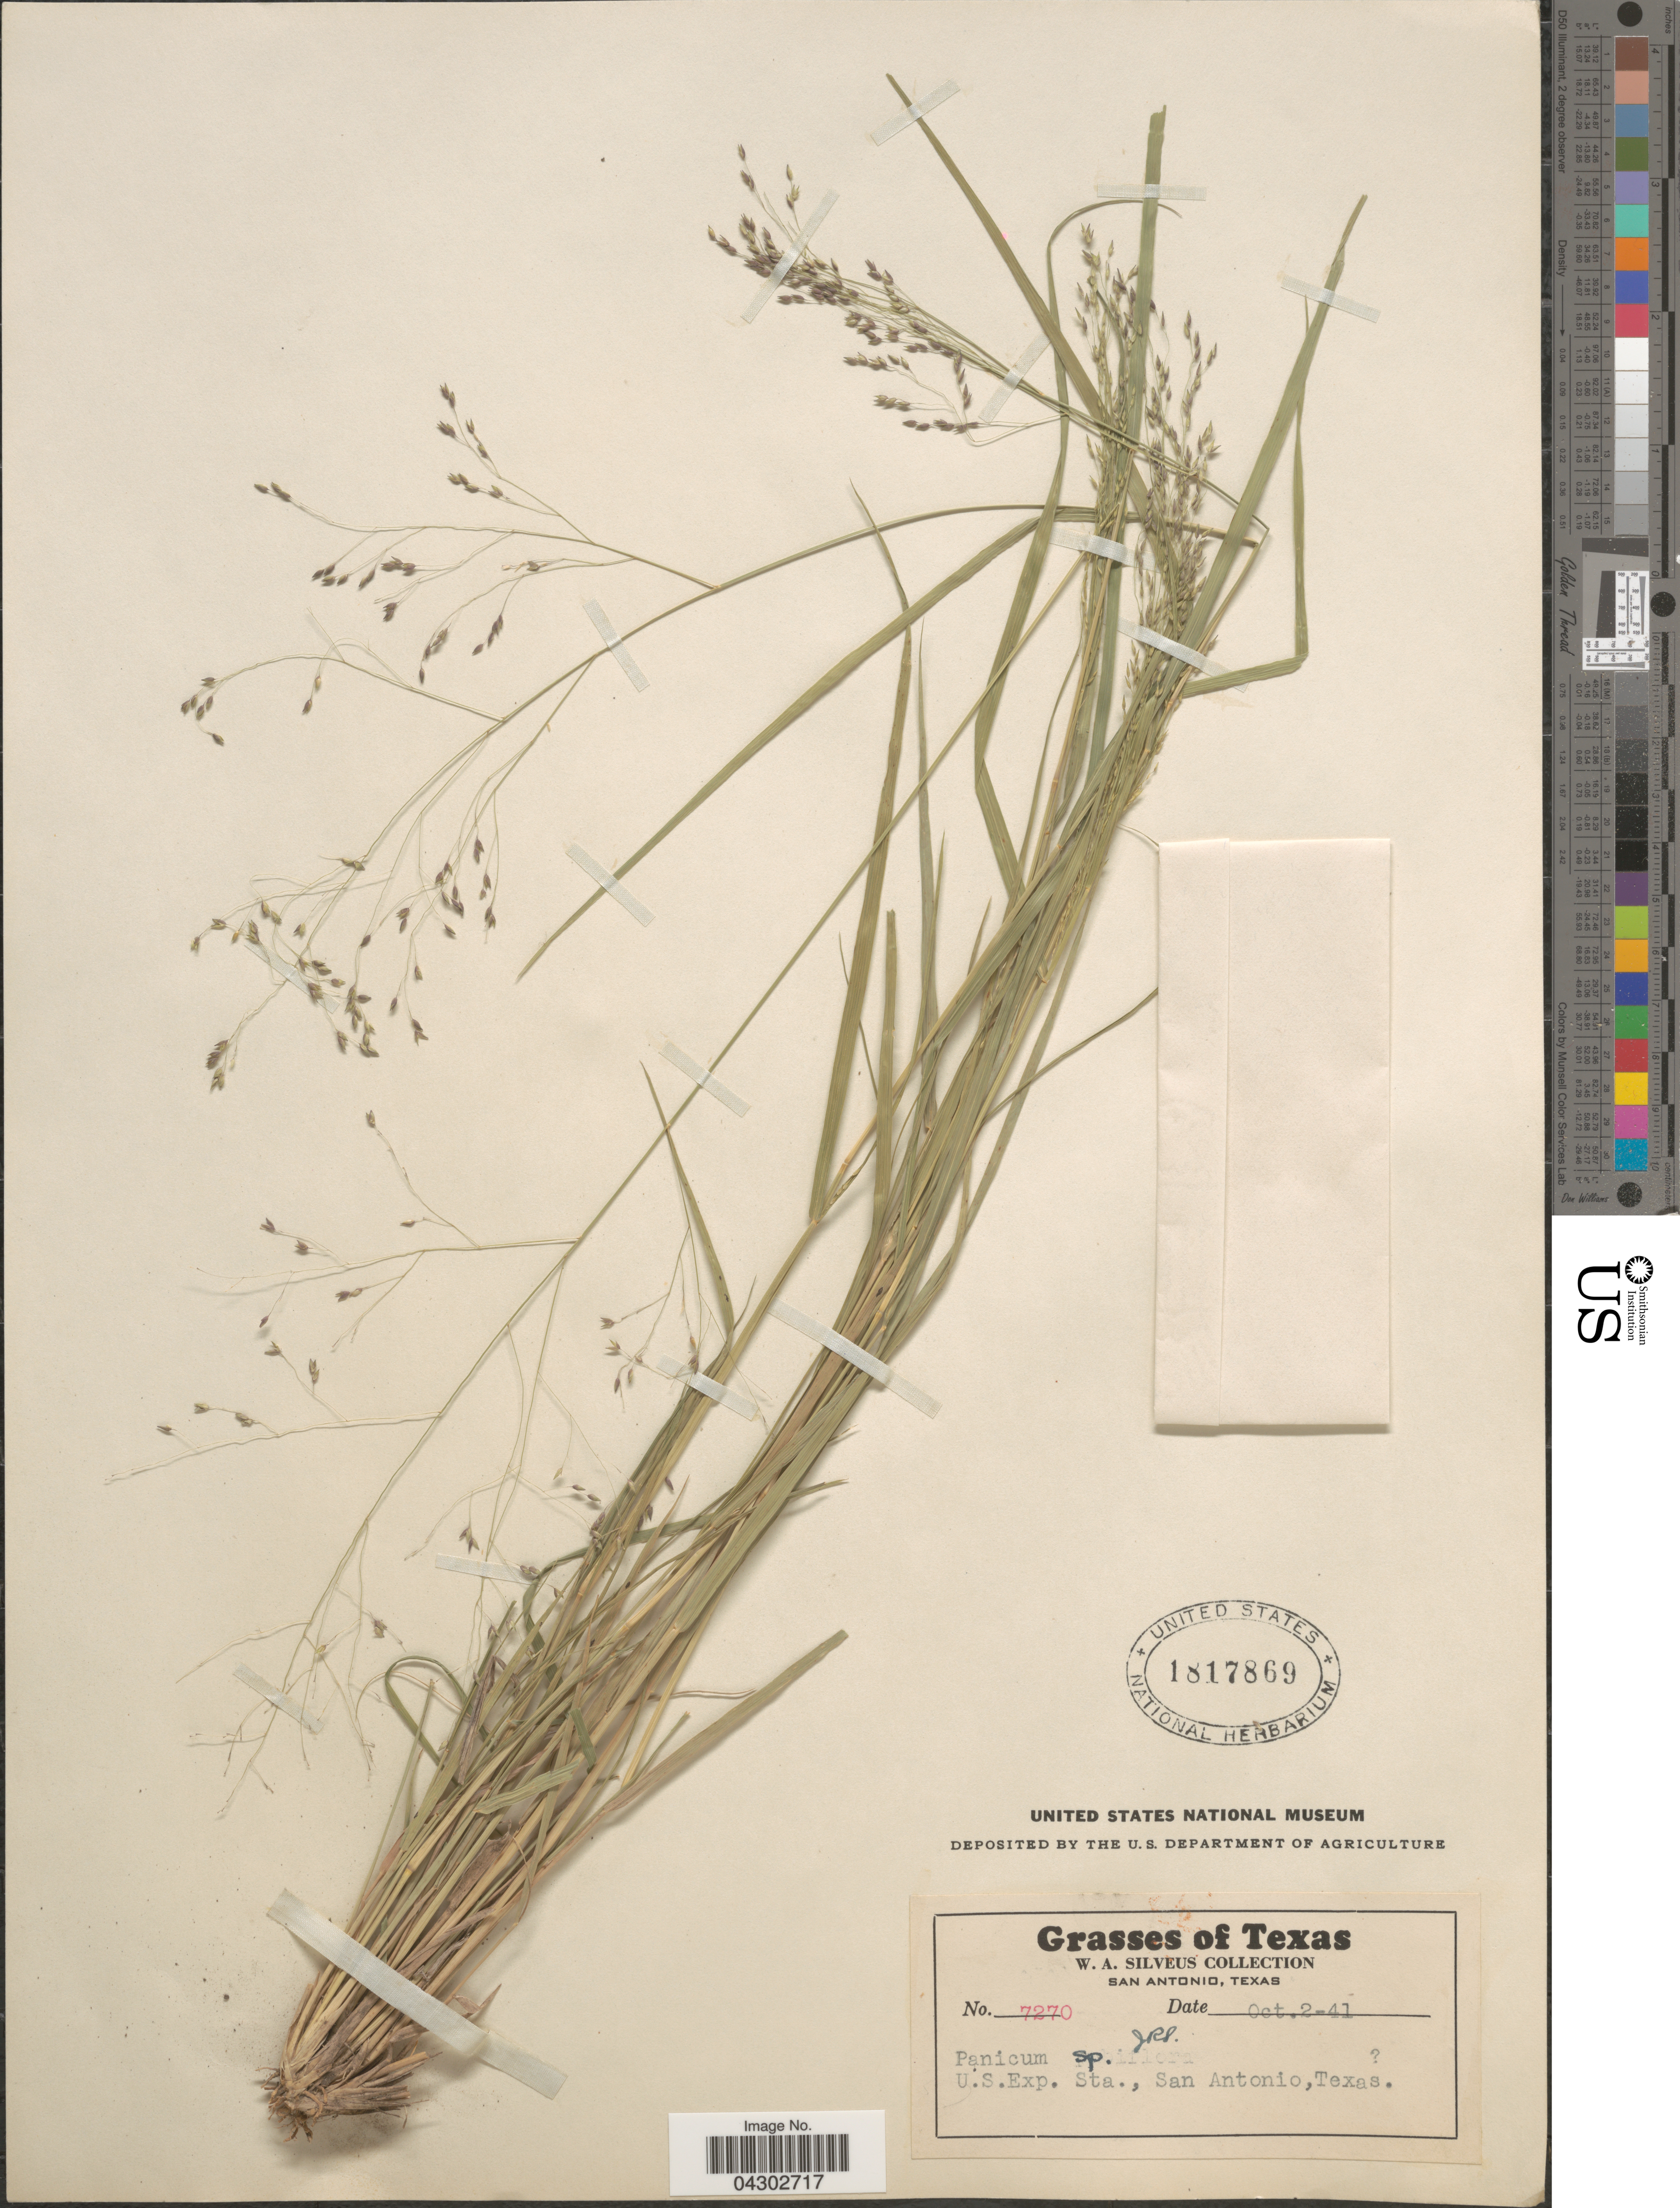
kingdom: Plantae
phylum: Tracheophyta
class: Liliopsida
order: Poales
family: Poaceae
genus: Panicum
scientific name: Panicum sp.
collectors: W. Silveus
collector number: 7270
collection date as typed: Transcribed d/m/y: 2/10/41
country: United States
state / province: Texas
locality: U.S. Exp. Sta., San Antonio.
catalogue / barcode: US 1817869